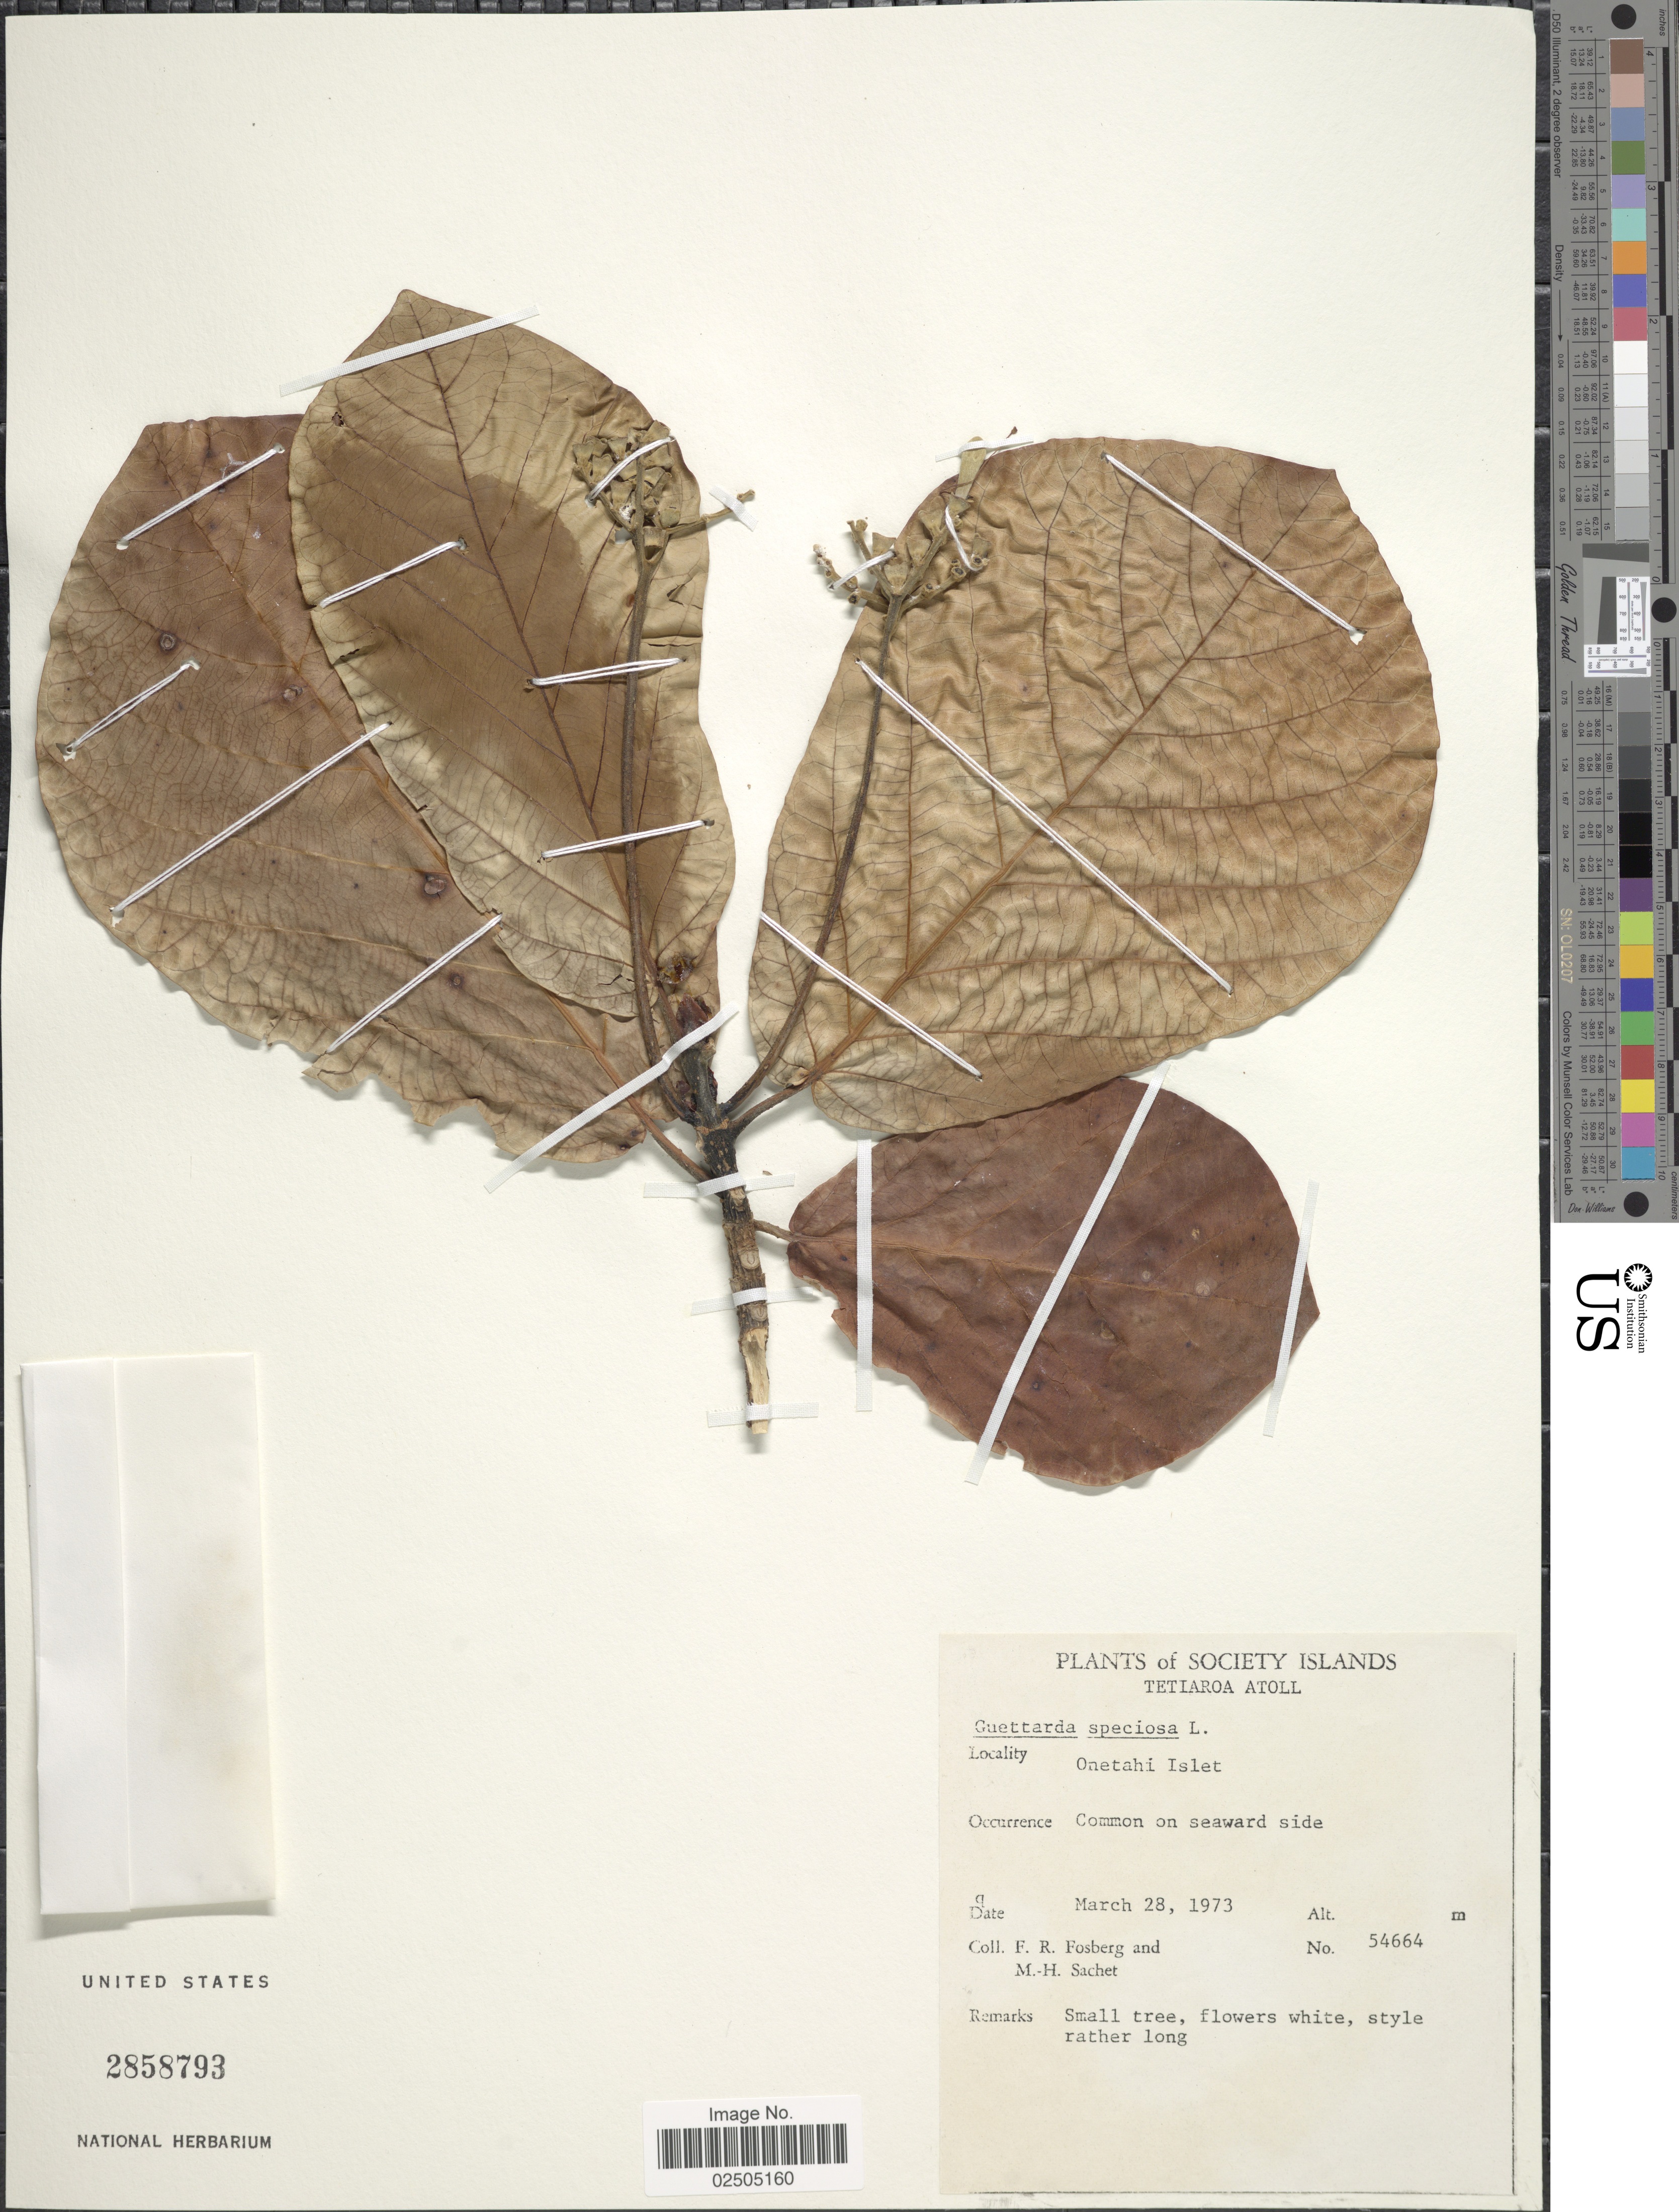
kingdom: Plantae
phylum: Tracheophyta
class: Magnoliopsida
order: Gentianales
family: Rubiaceae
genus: Guettarda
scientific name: Guettarda speciosa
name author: L.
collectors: F. R. Fosberg & M.-H. Sachet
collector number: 54664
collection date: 1973-03-28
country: French Polynesia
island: Tetiaroa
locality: Society Islands, Tetiaroa Atoll, Onetahi Islet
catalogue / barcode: US 2858793